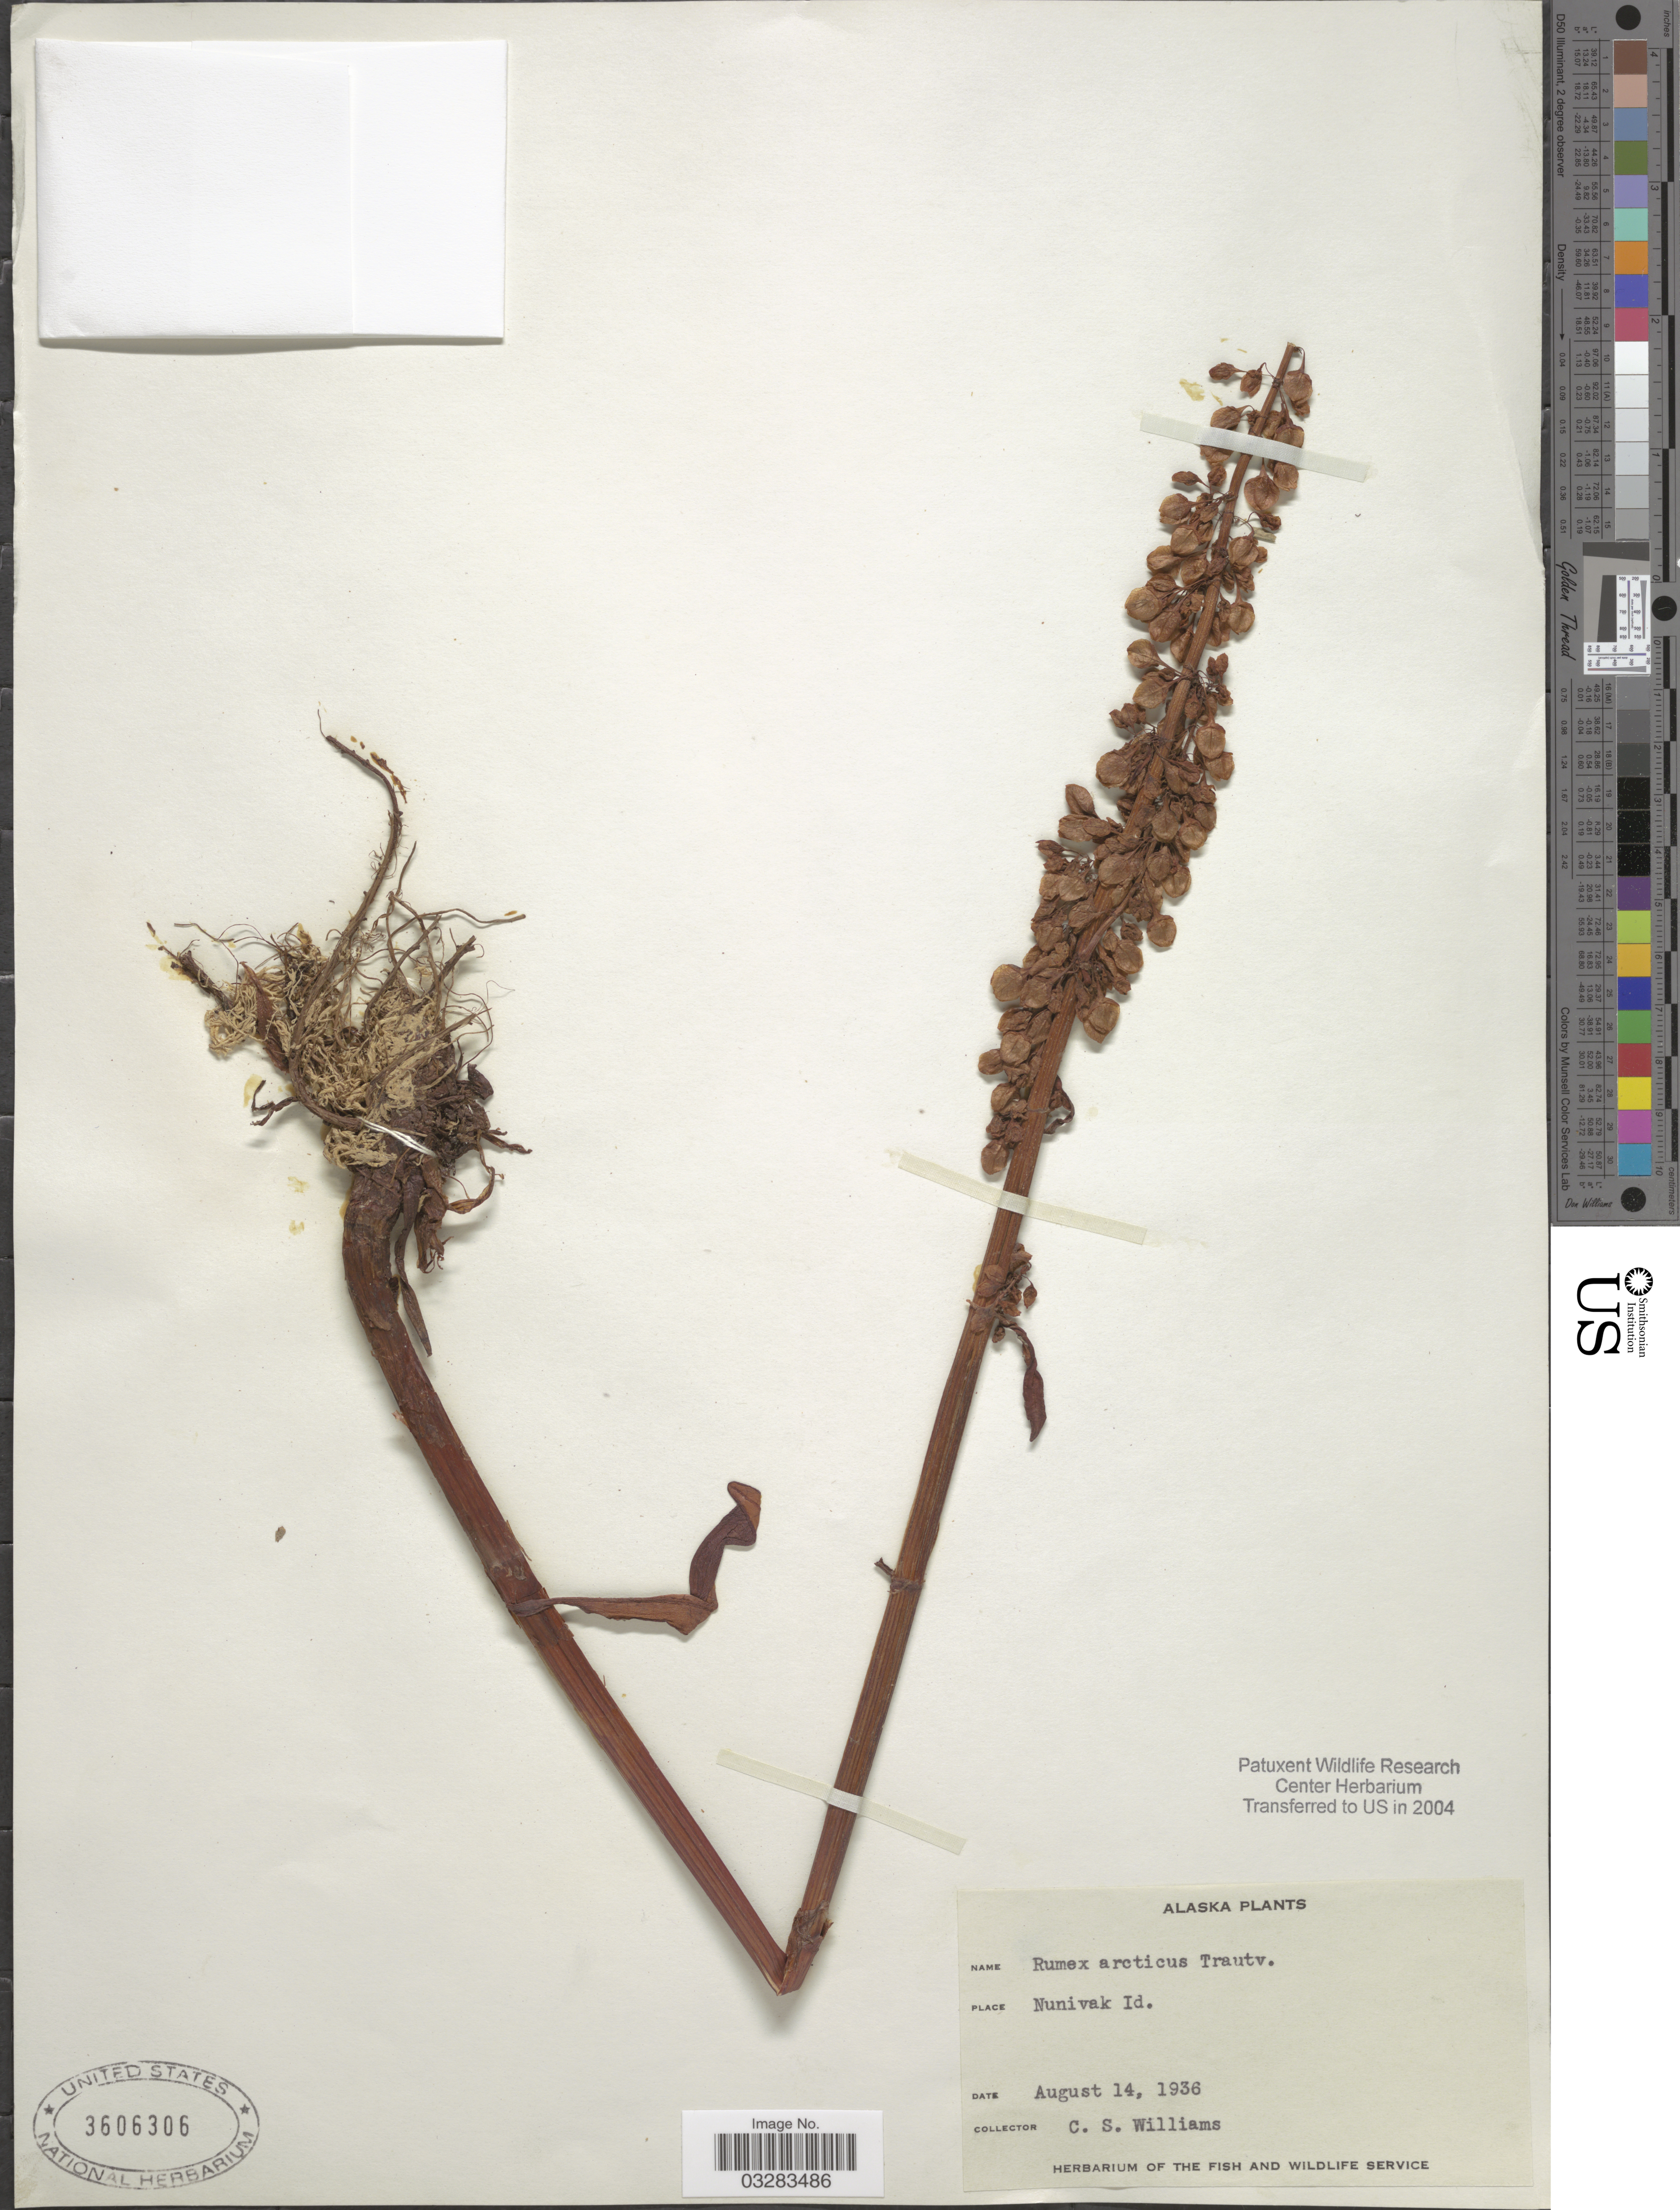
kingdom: Plantae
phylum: Tracheophyta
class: Magnoliopsida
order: Caryophyllales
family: Polygonaceae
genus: Rumex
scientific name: Rumex arcticus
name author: Trautv.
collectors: C. Williams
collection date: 1936-08-14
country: United States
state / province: Alaska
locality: Nunivak Id.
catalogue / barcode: US 3606306